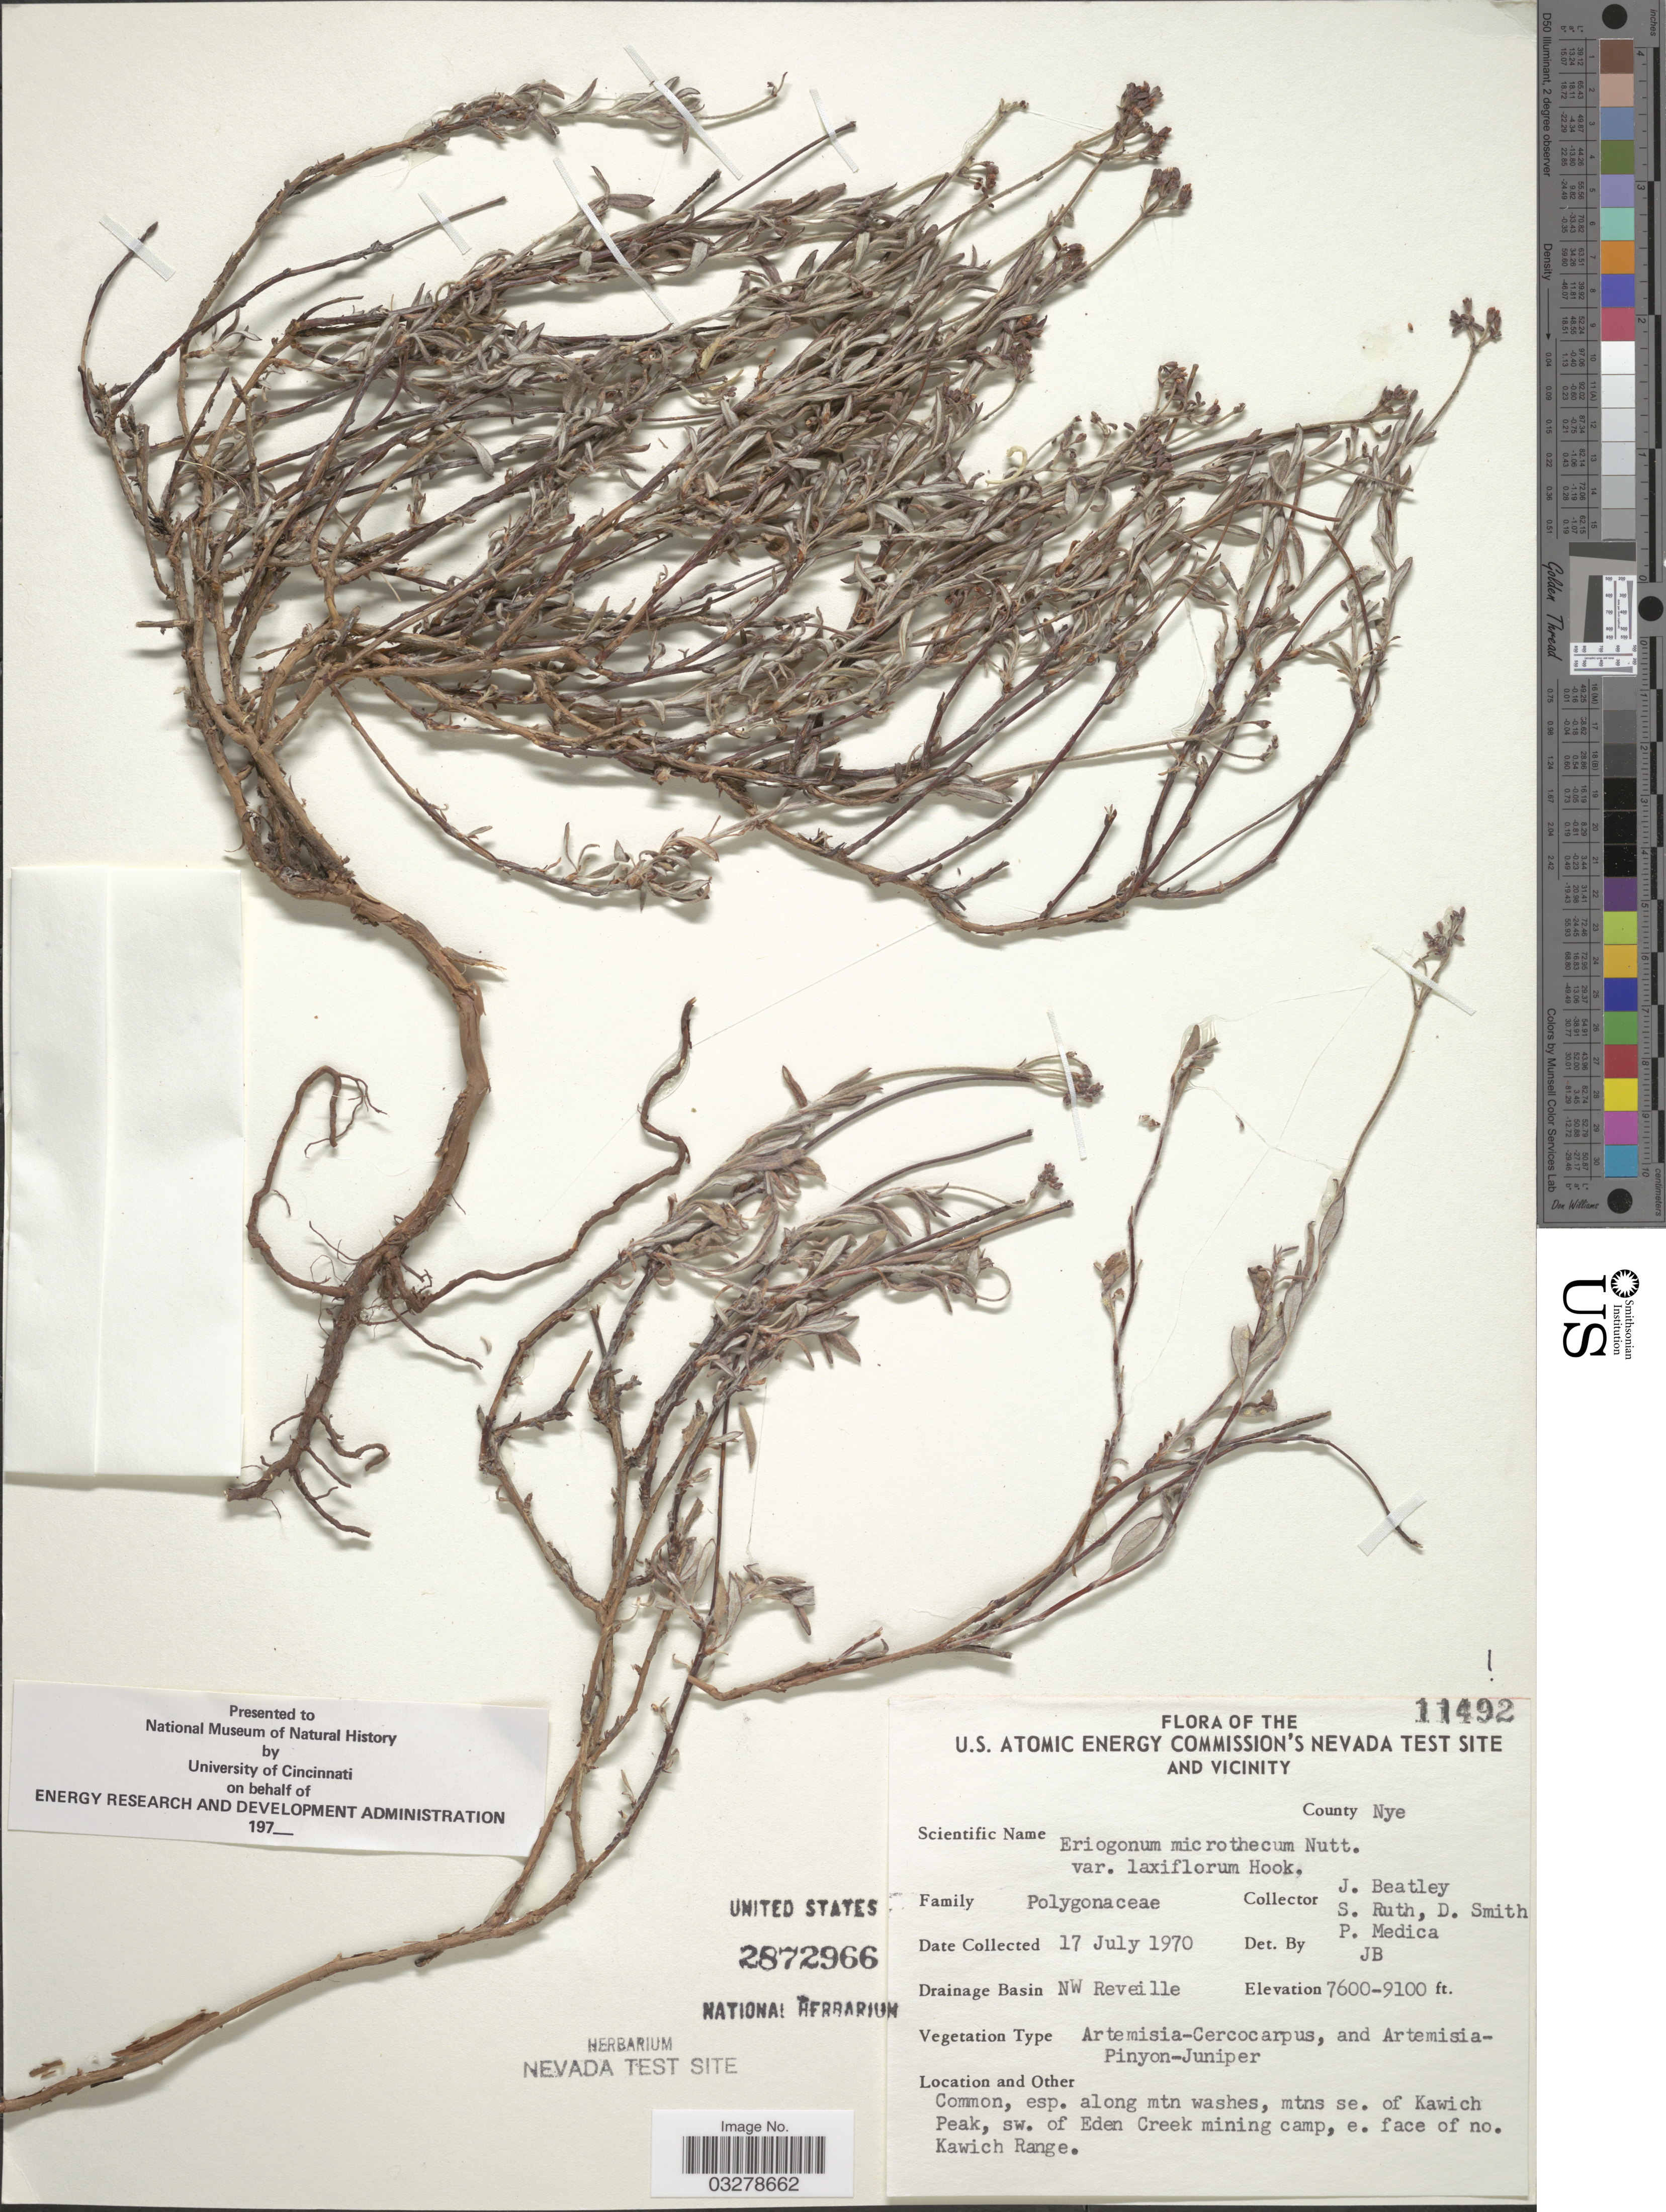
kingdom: Plantae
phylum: Tracheophyta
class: Magnoliopsida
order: Caryophyllales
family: Polygonaceae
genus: Eriogonum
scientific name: Eriogonum microtheca var. laxiflorum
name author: Hook.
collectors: J. C. Beatley, S. Ruth, D. Smith & P. Medica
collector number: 11492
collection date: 1970-07-17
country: United States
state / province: Nevada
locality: U.S. Atomic Energy Commission's Nevada Test Site and Vicinity. County Nye. Drainage Basin NW Reveille. Common, esp. along mtn washes, mtns se. of Kawich Peak, sw. of Eden Creek mining camp, e. face of no. Kawich Range.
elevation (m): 2316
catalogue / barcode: US 2872966